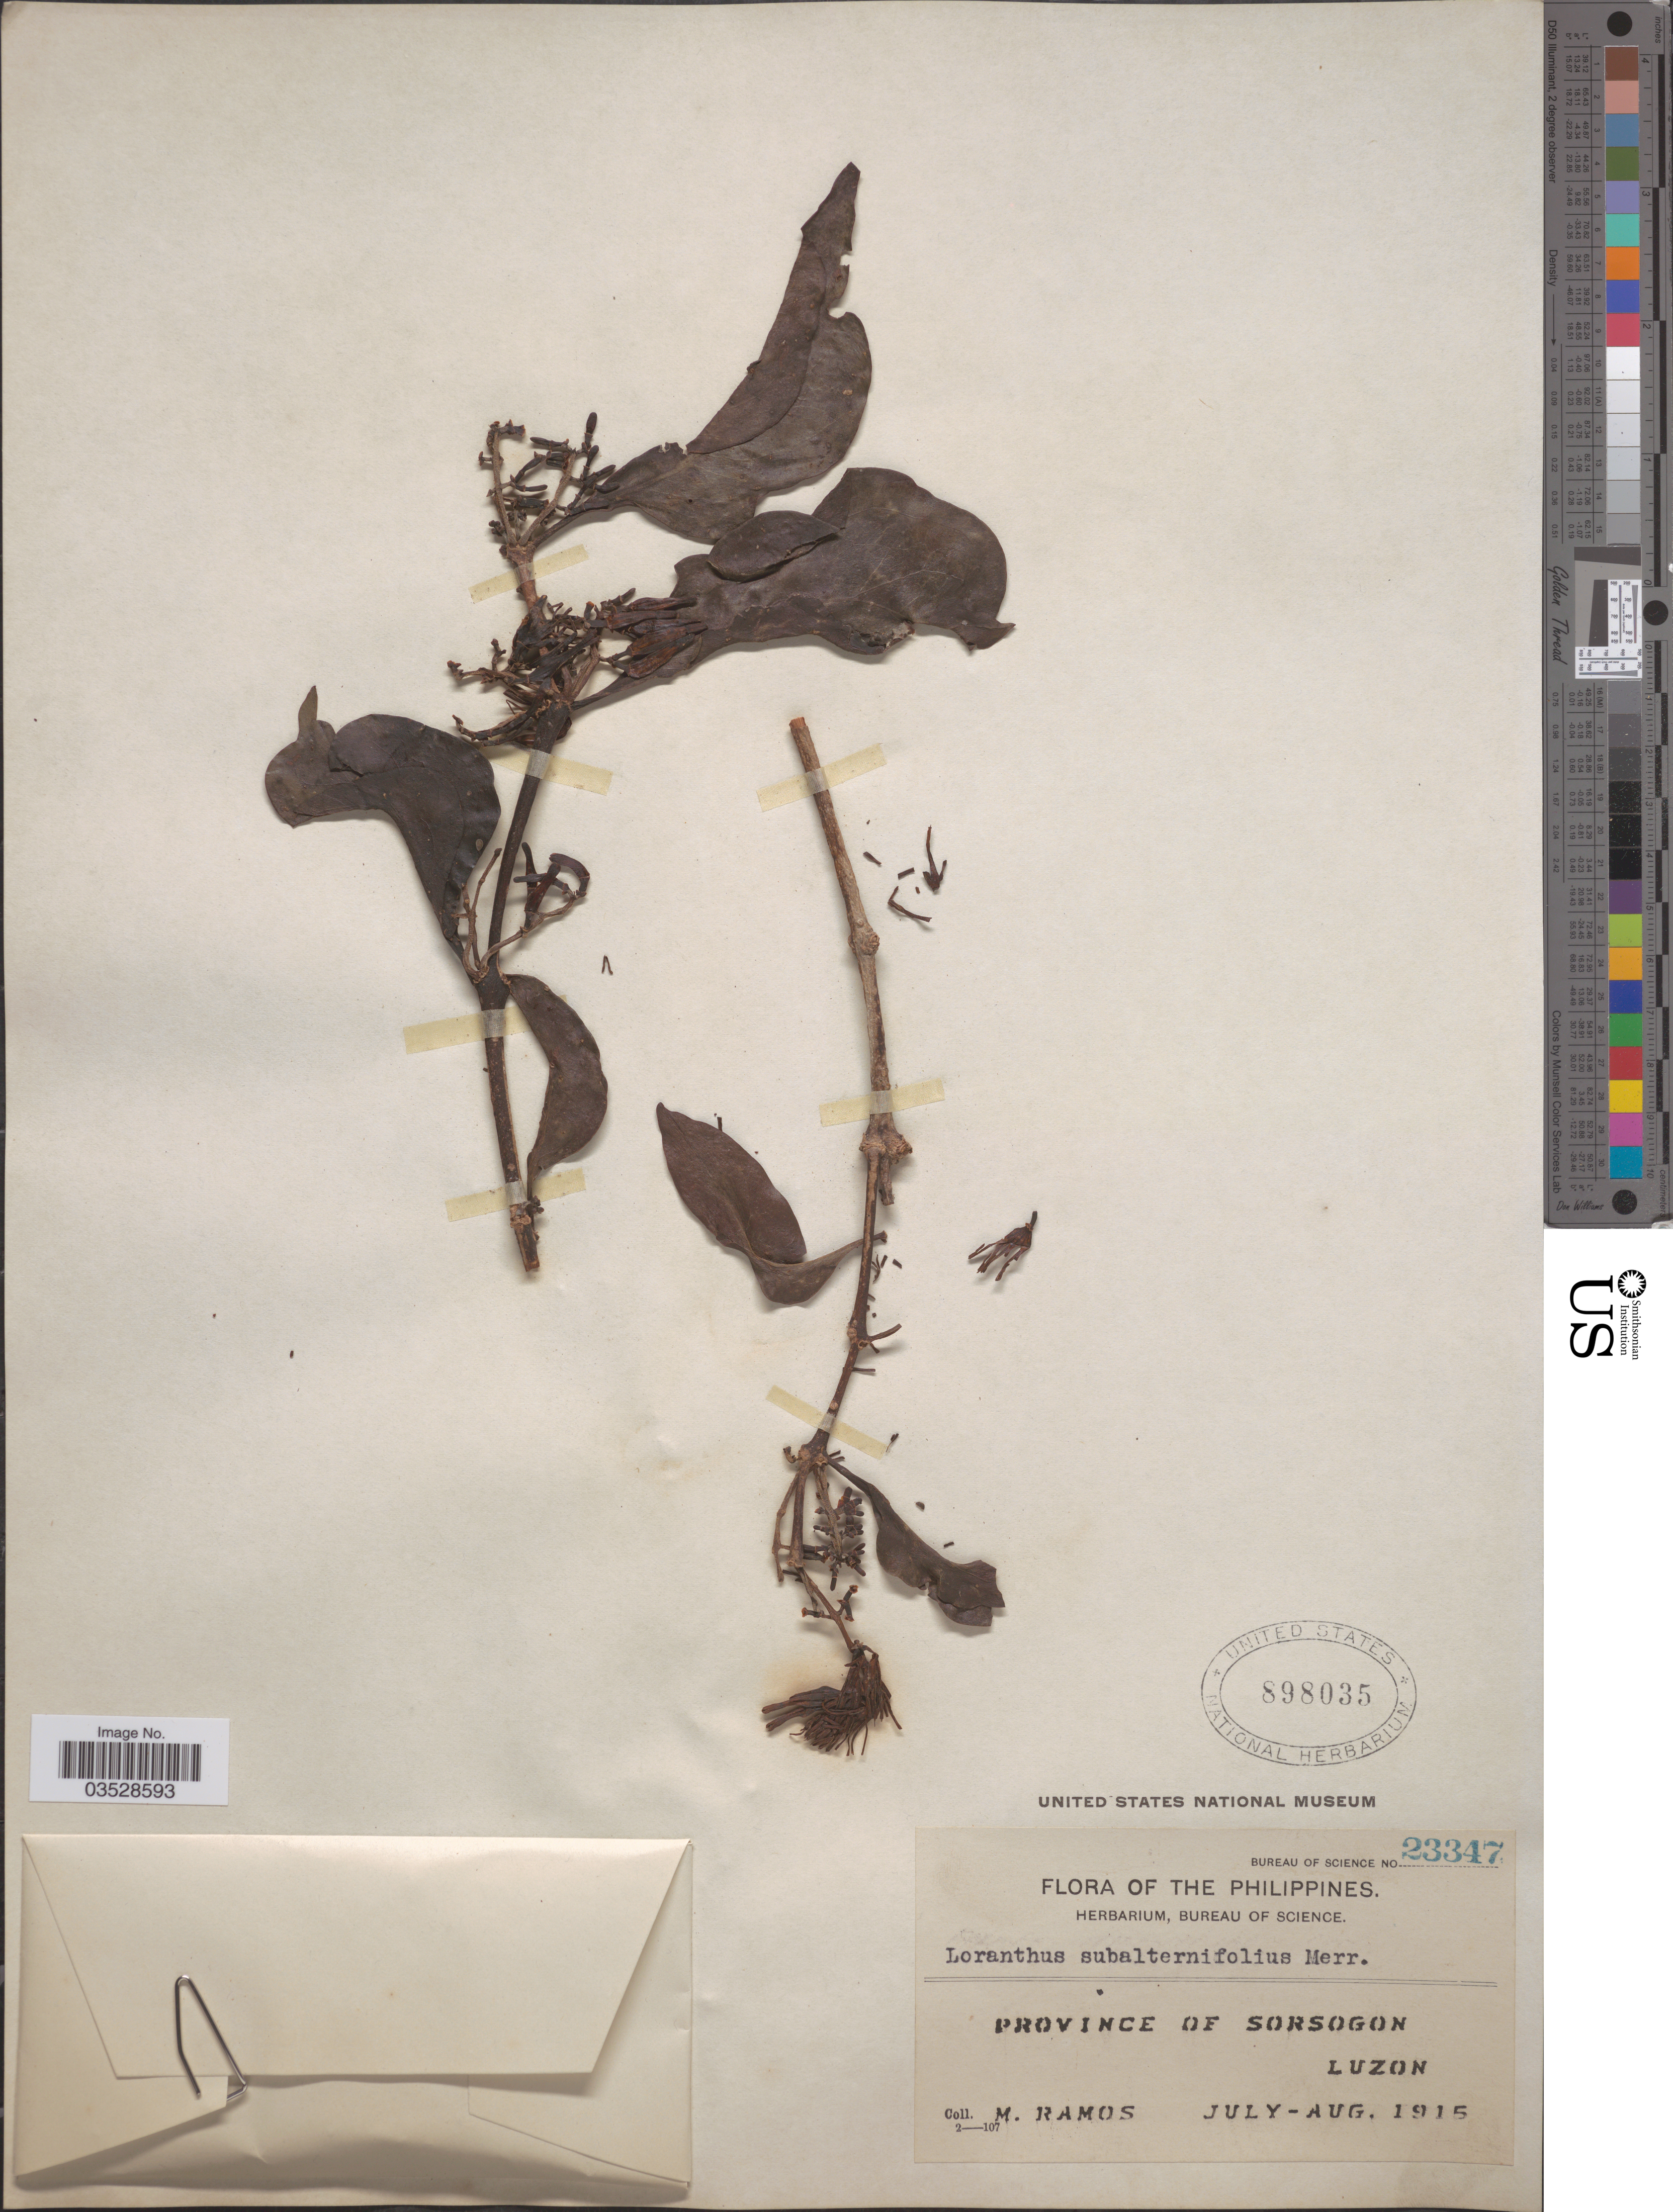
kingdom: Plantae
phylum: Tracheophyta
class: Magnoliopsida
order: Santalales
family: Loranthaceae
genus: Loranthus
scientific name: Loranthus subalternifolius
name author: Merr.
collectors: M. Ramos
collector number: Bureau of Science 23347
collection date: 1915-07/1915-08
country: Philippines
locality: Province of Sorsogon. Luzon.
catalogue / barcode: US 898035